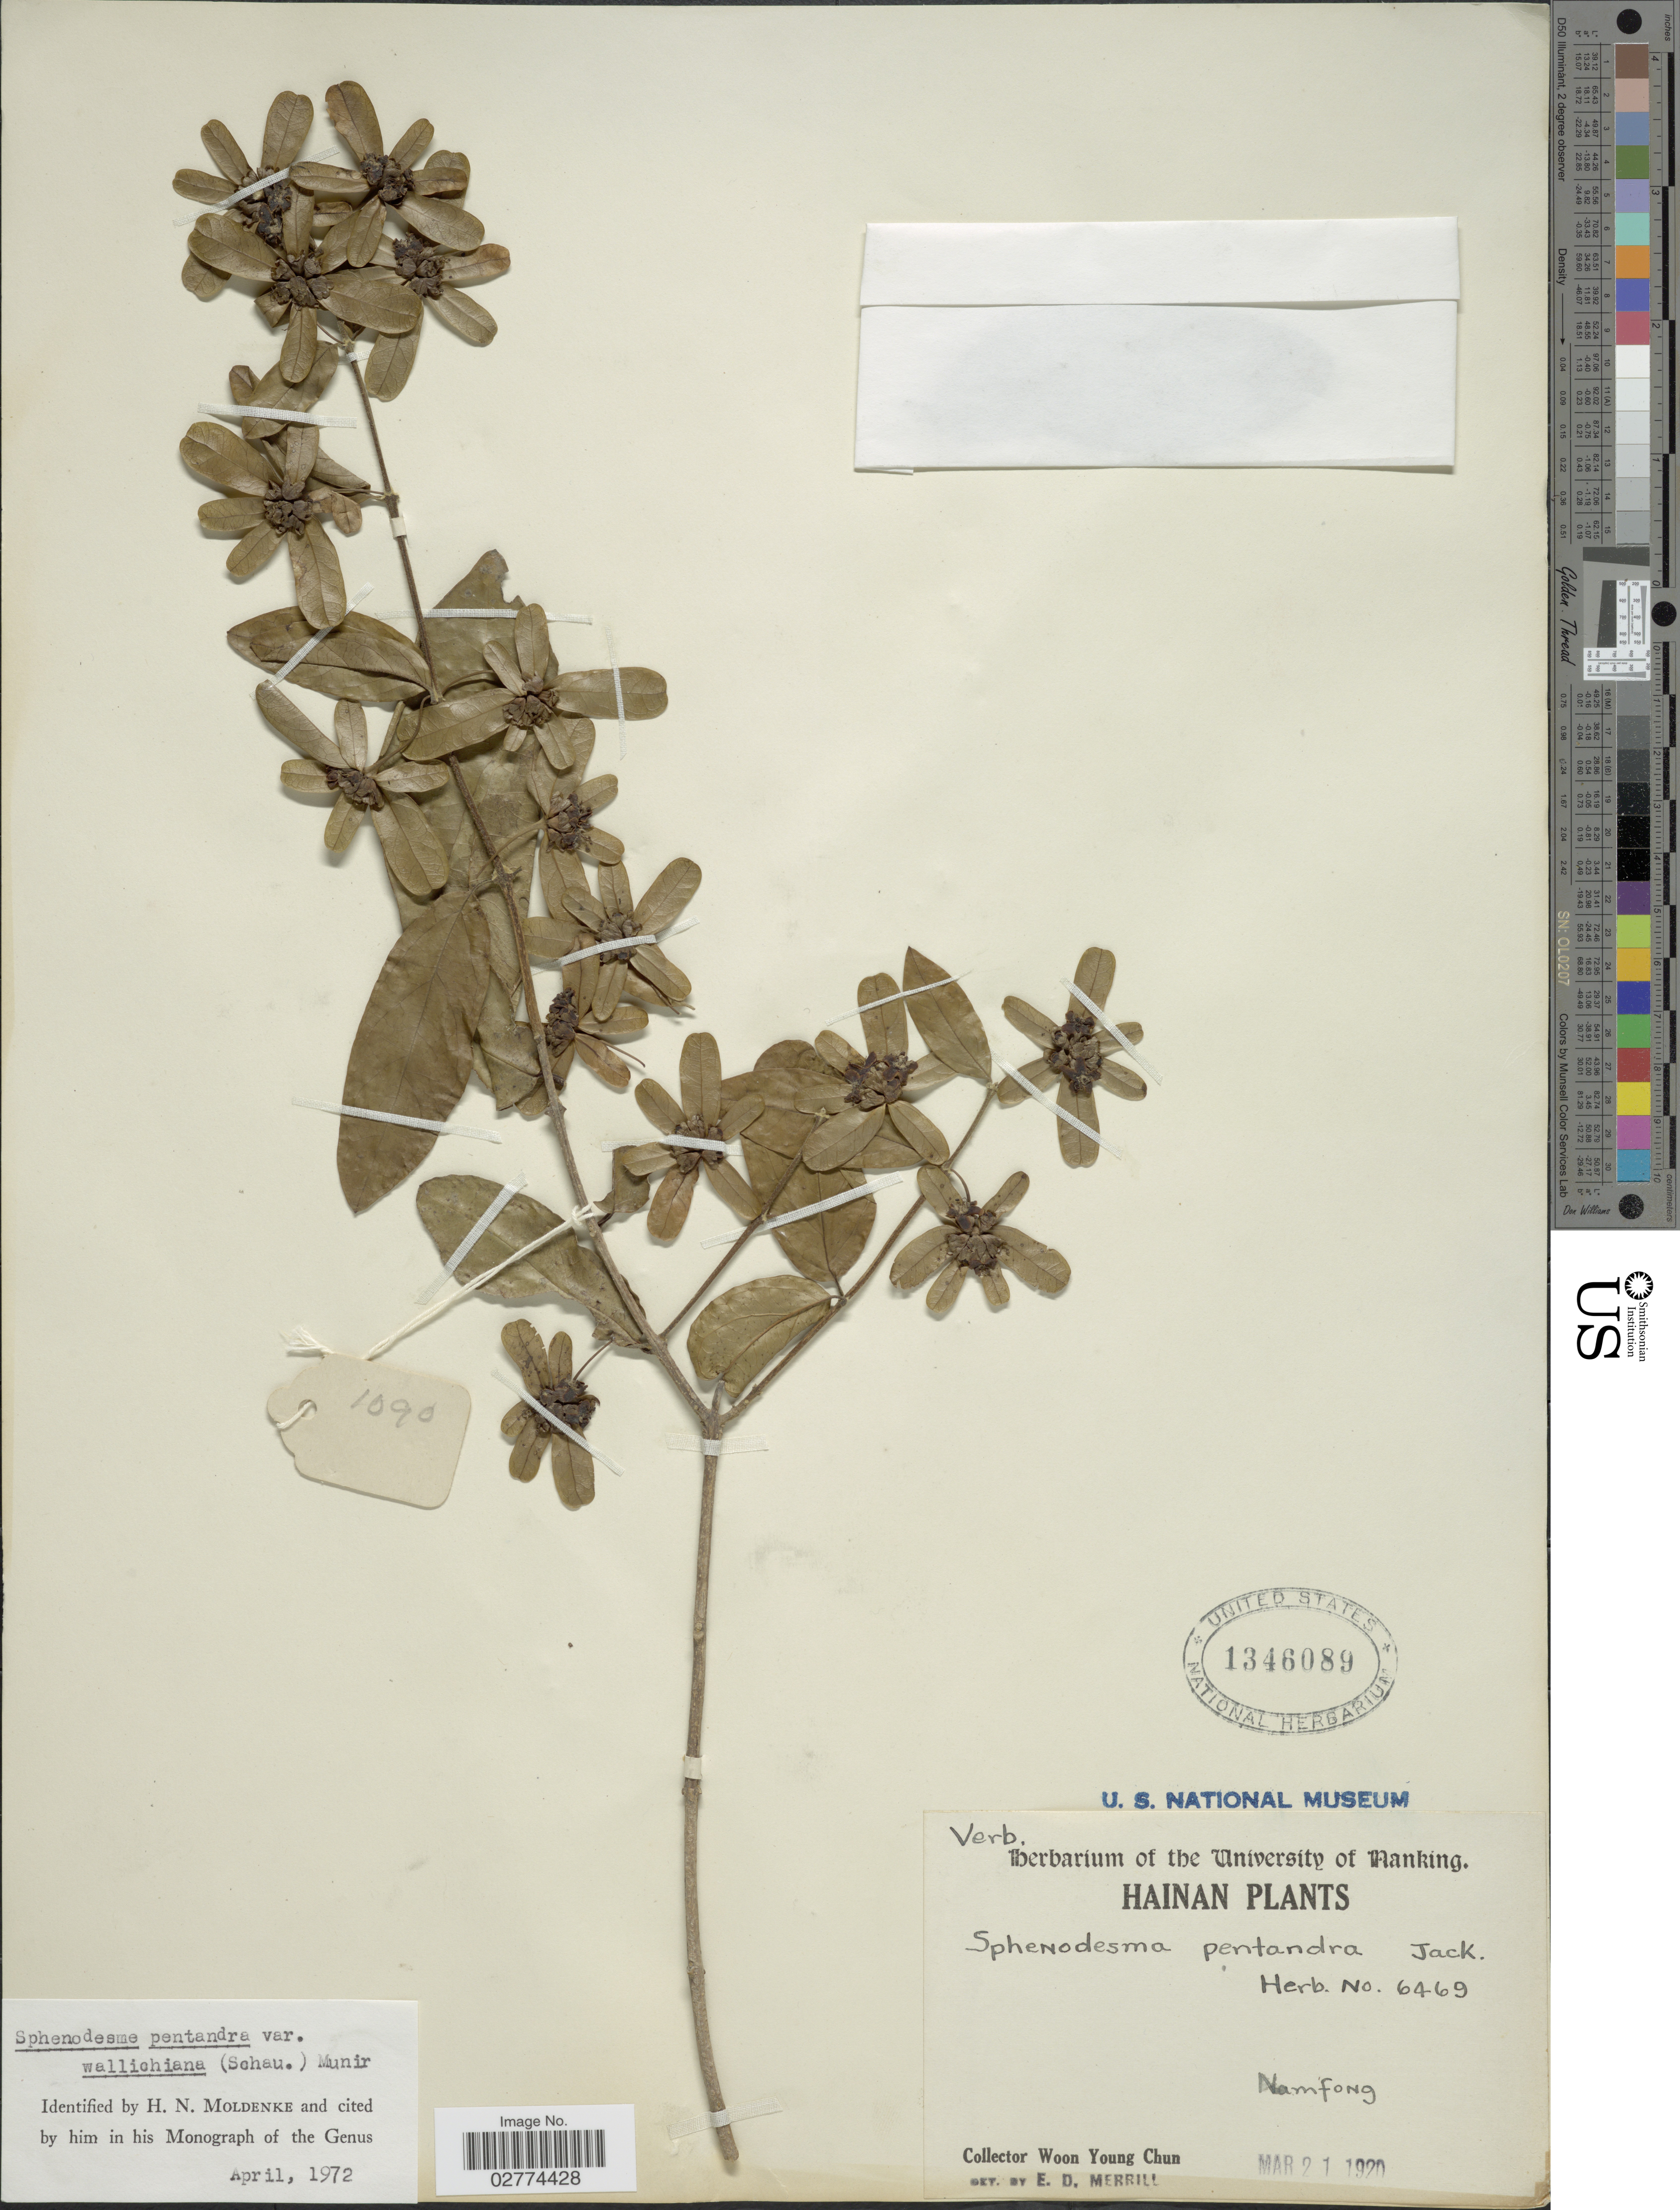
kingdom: Plantae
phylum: Tracheophyta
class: Magnoliopsida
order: Lamiales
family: Lamiaceae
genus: Sphenodesme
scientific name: Sphenodesme pentandra var. wallichiana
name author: (Schauer) Munir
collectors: W. Y. Chun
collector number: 6469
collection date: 1920-03-21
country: China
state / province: Hainan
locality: Namfong.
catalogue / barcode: US 1346089